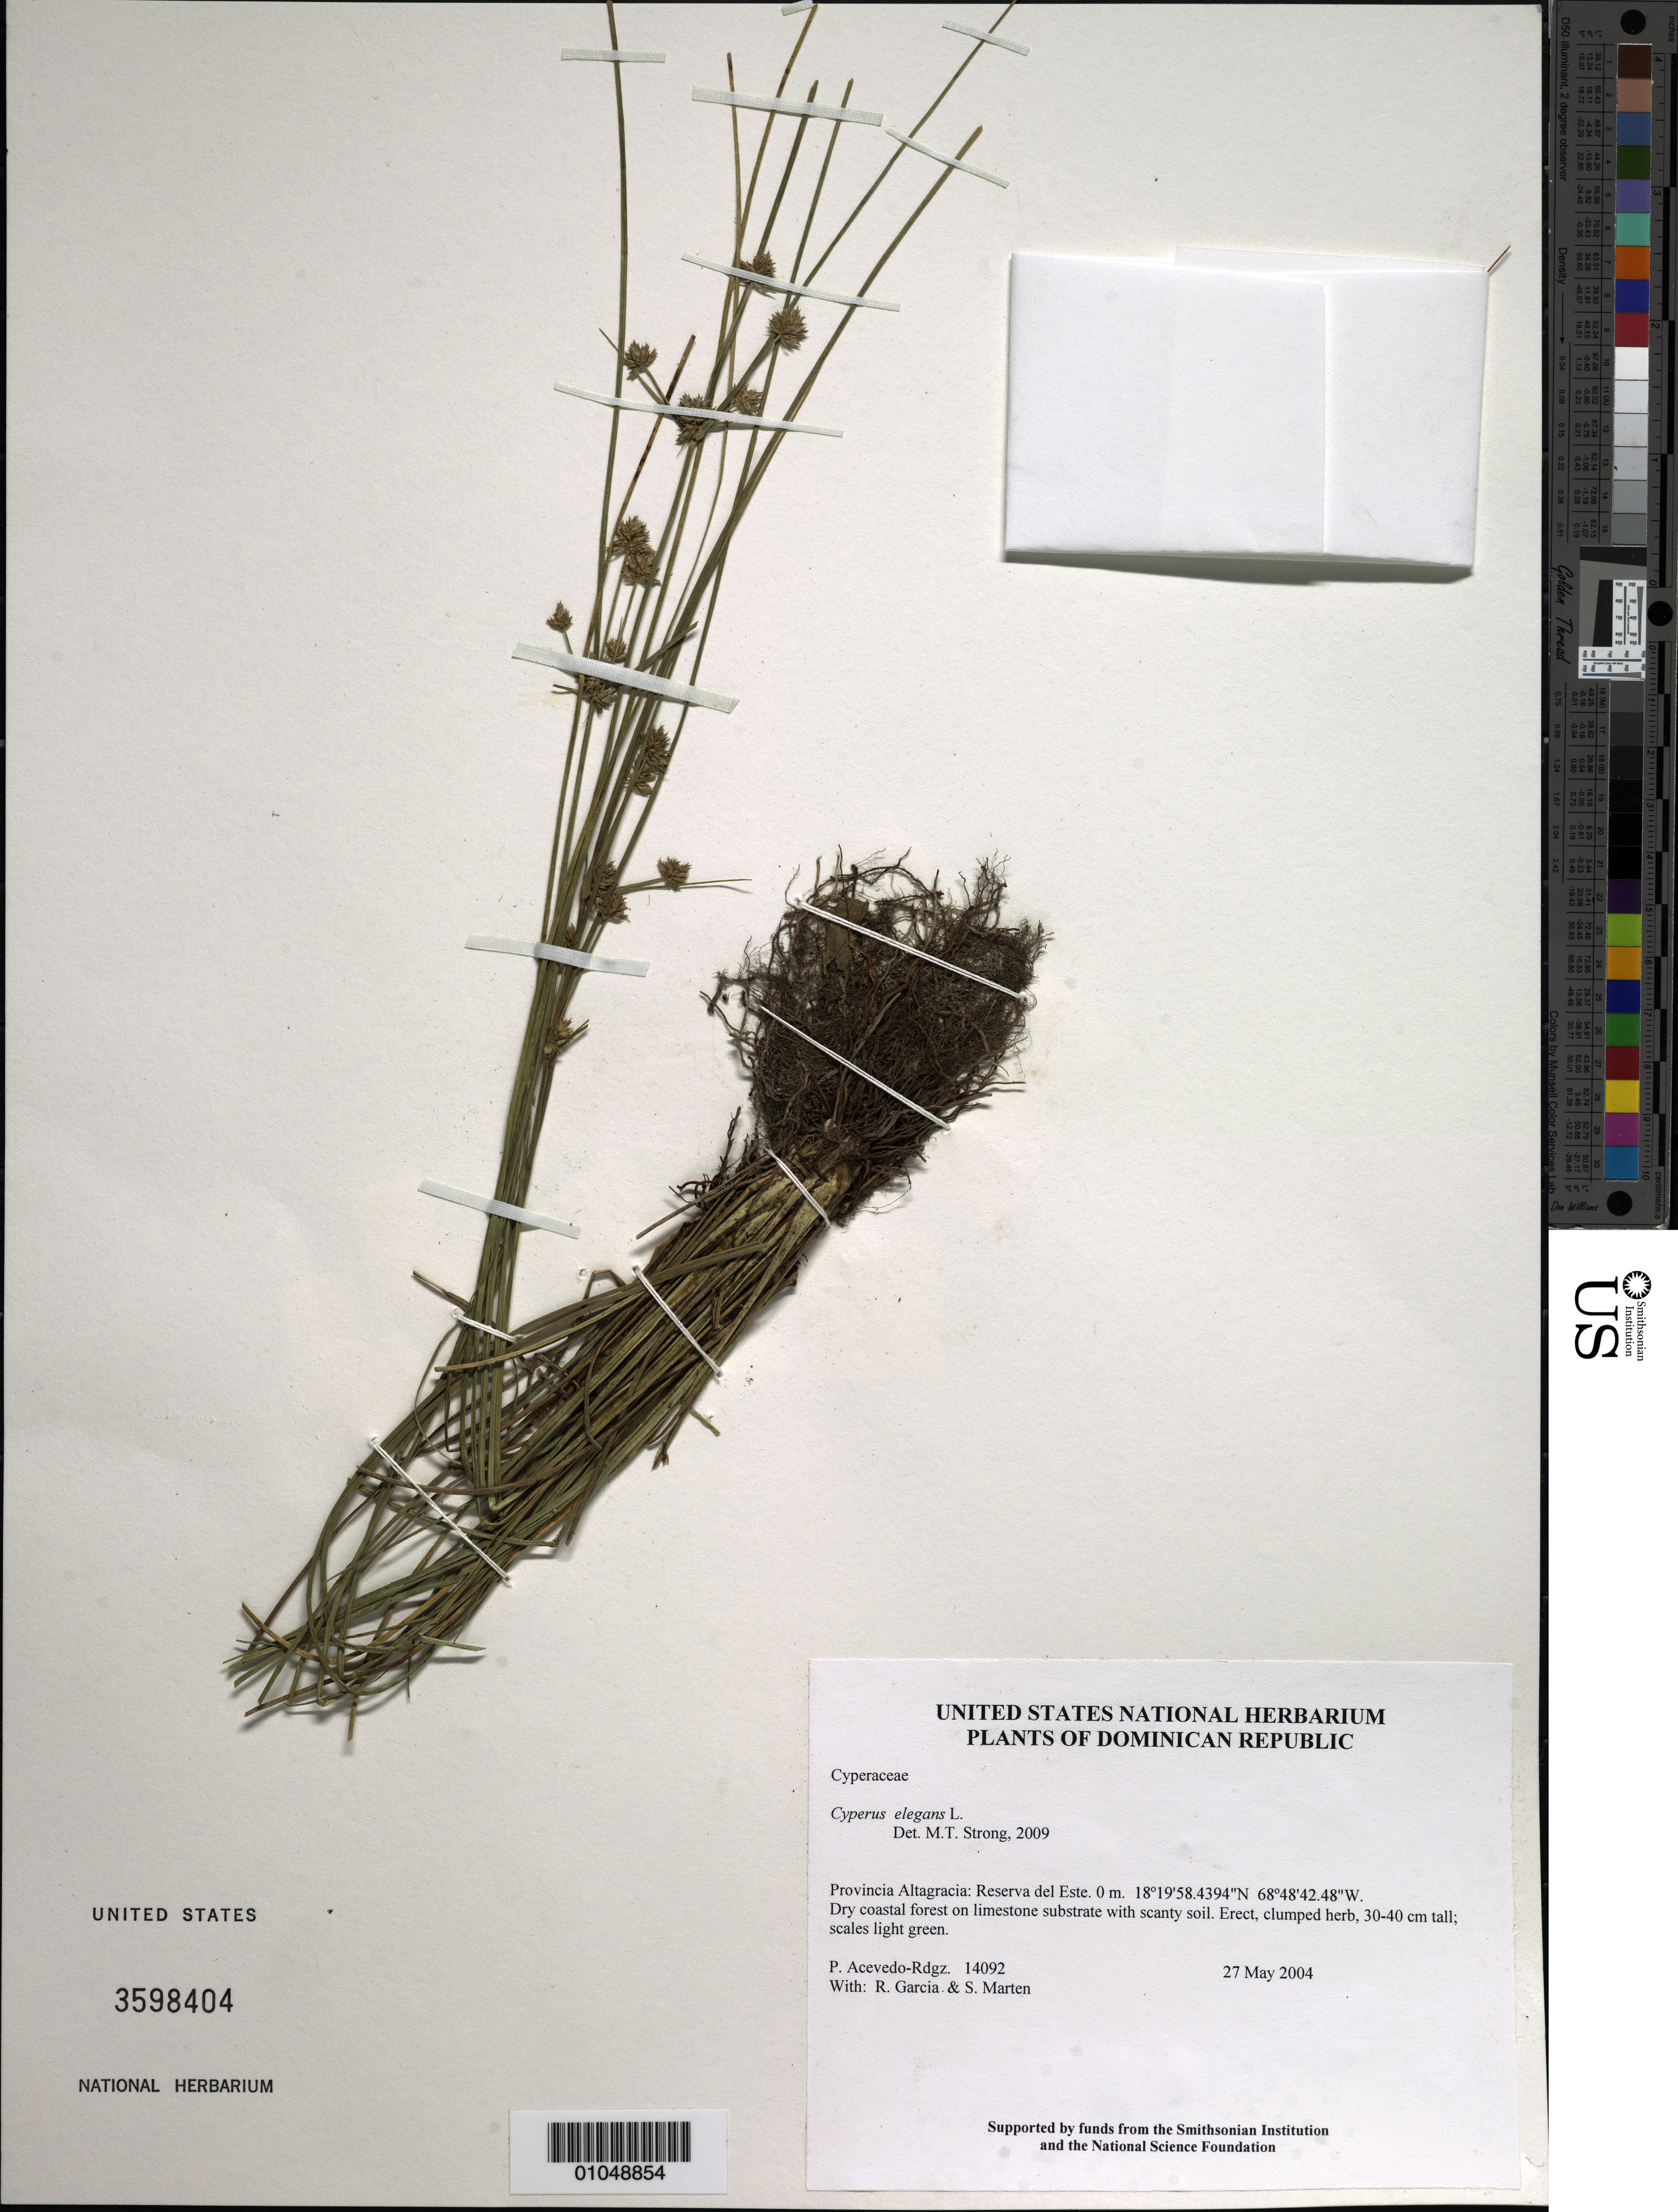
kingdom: Plantae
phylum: Tracheophyta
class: Liliopsida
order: Poales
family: Cyperaceae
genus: Cyperus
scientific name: Cyperus elegans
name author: L.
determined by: Strong, M. T., (US), Smithsonian Institution - National Museum of Natural History (UNITED STATES)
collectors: P. Acevedo-Rodr., R. G. García & S. Marten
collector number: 14092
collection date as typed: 27 May 2004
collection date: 2004-05-27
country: Dominican Republic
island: Hispaniola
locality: Provincia Altagracia: Reserva del Este.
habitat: Dry coastal forest on limestone substrate with scanty soil.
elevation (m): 0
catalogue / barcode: US 3598404